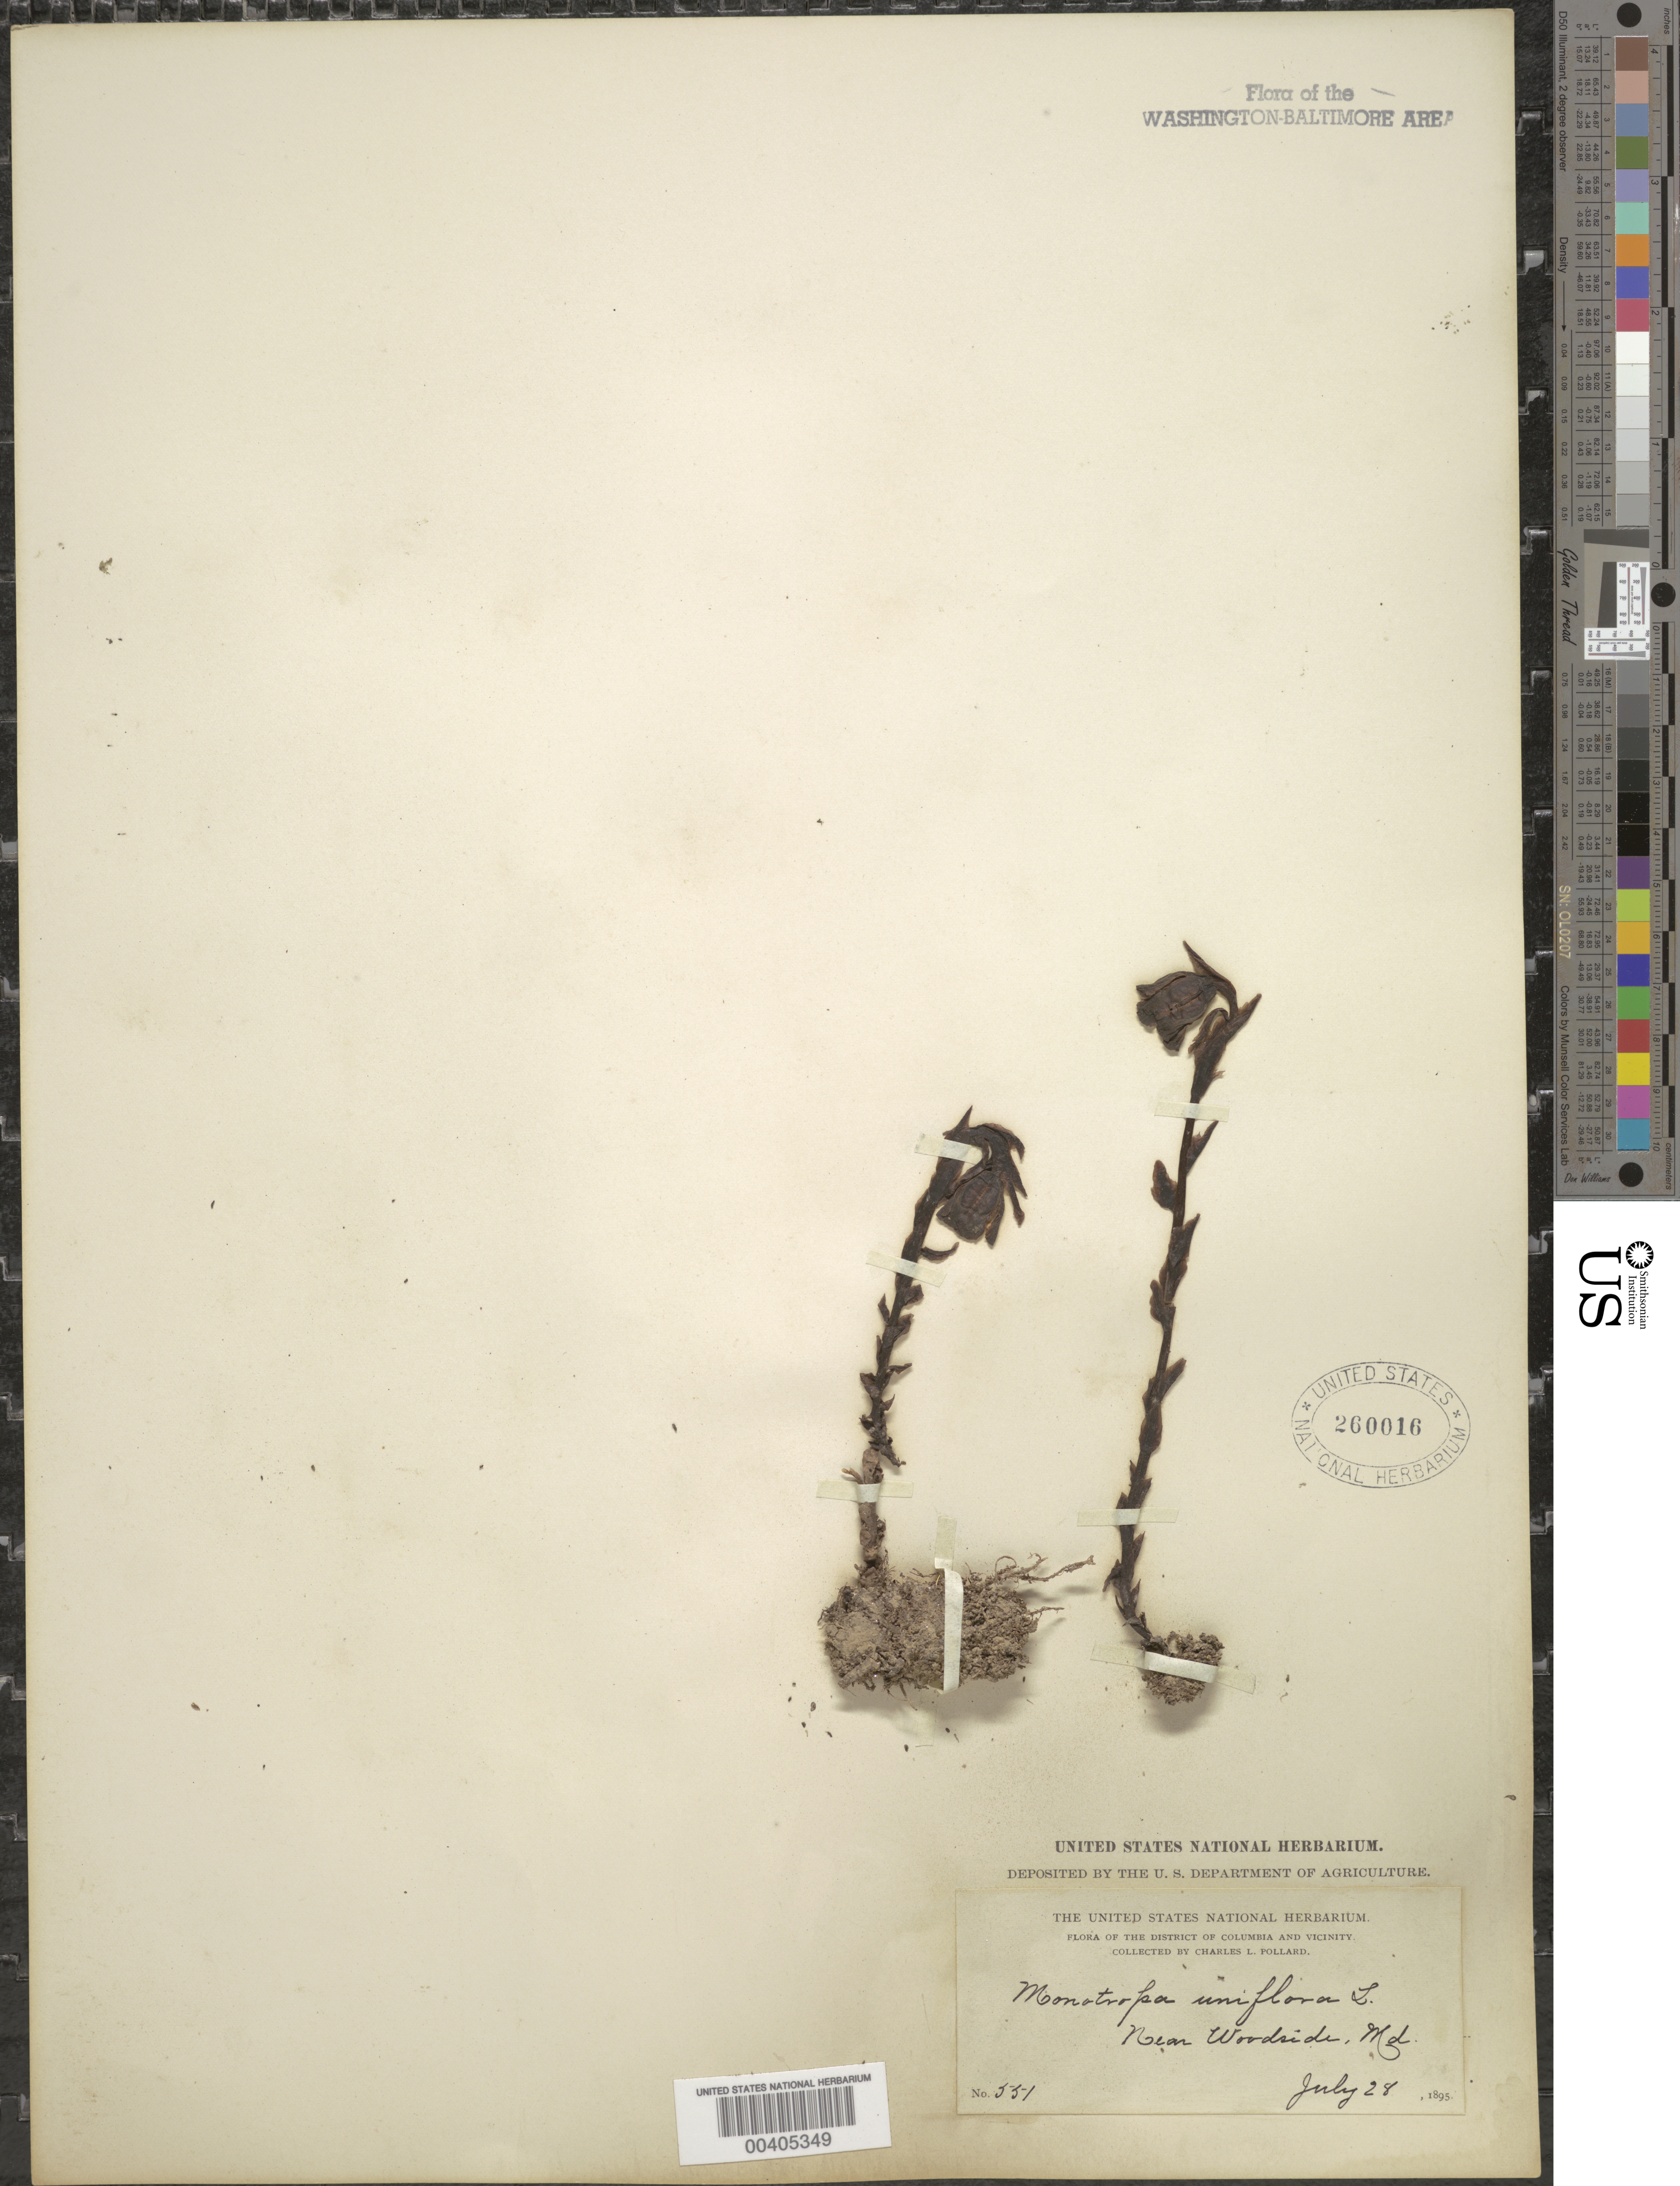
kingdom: Plantae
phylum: Tracheophyta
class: Magnoliopsida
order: Ericales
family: Ericaceae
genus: Monotropa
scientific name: Monotropa uniflora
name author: L.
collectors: C. L. Pollard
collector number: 551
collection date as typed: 28 Jul 1895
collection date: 1895-07-28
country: United States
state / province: Maryland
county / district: Montgomery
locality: Woodside vicinity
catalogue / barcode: US 260016